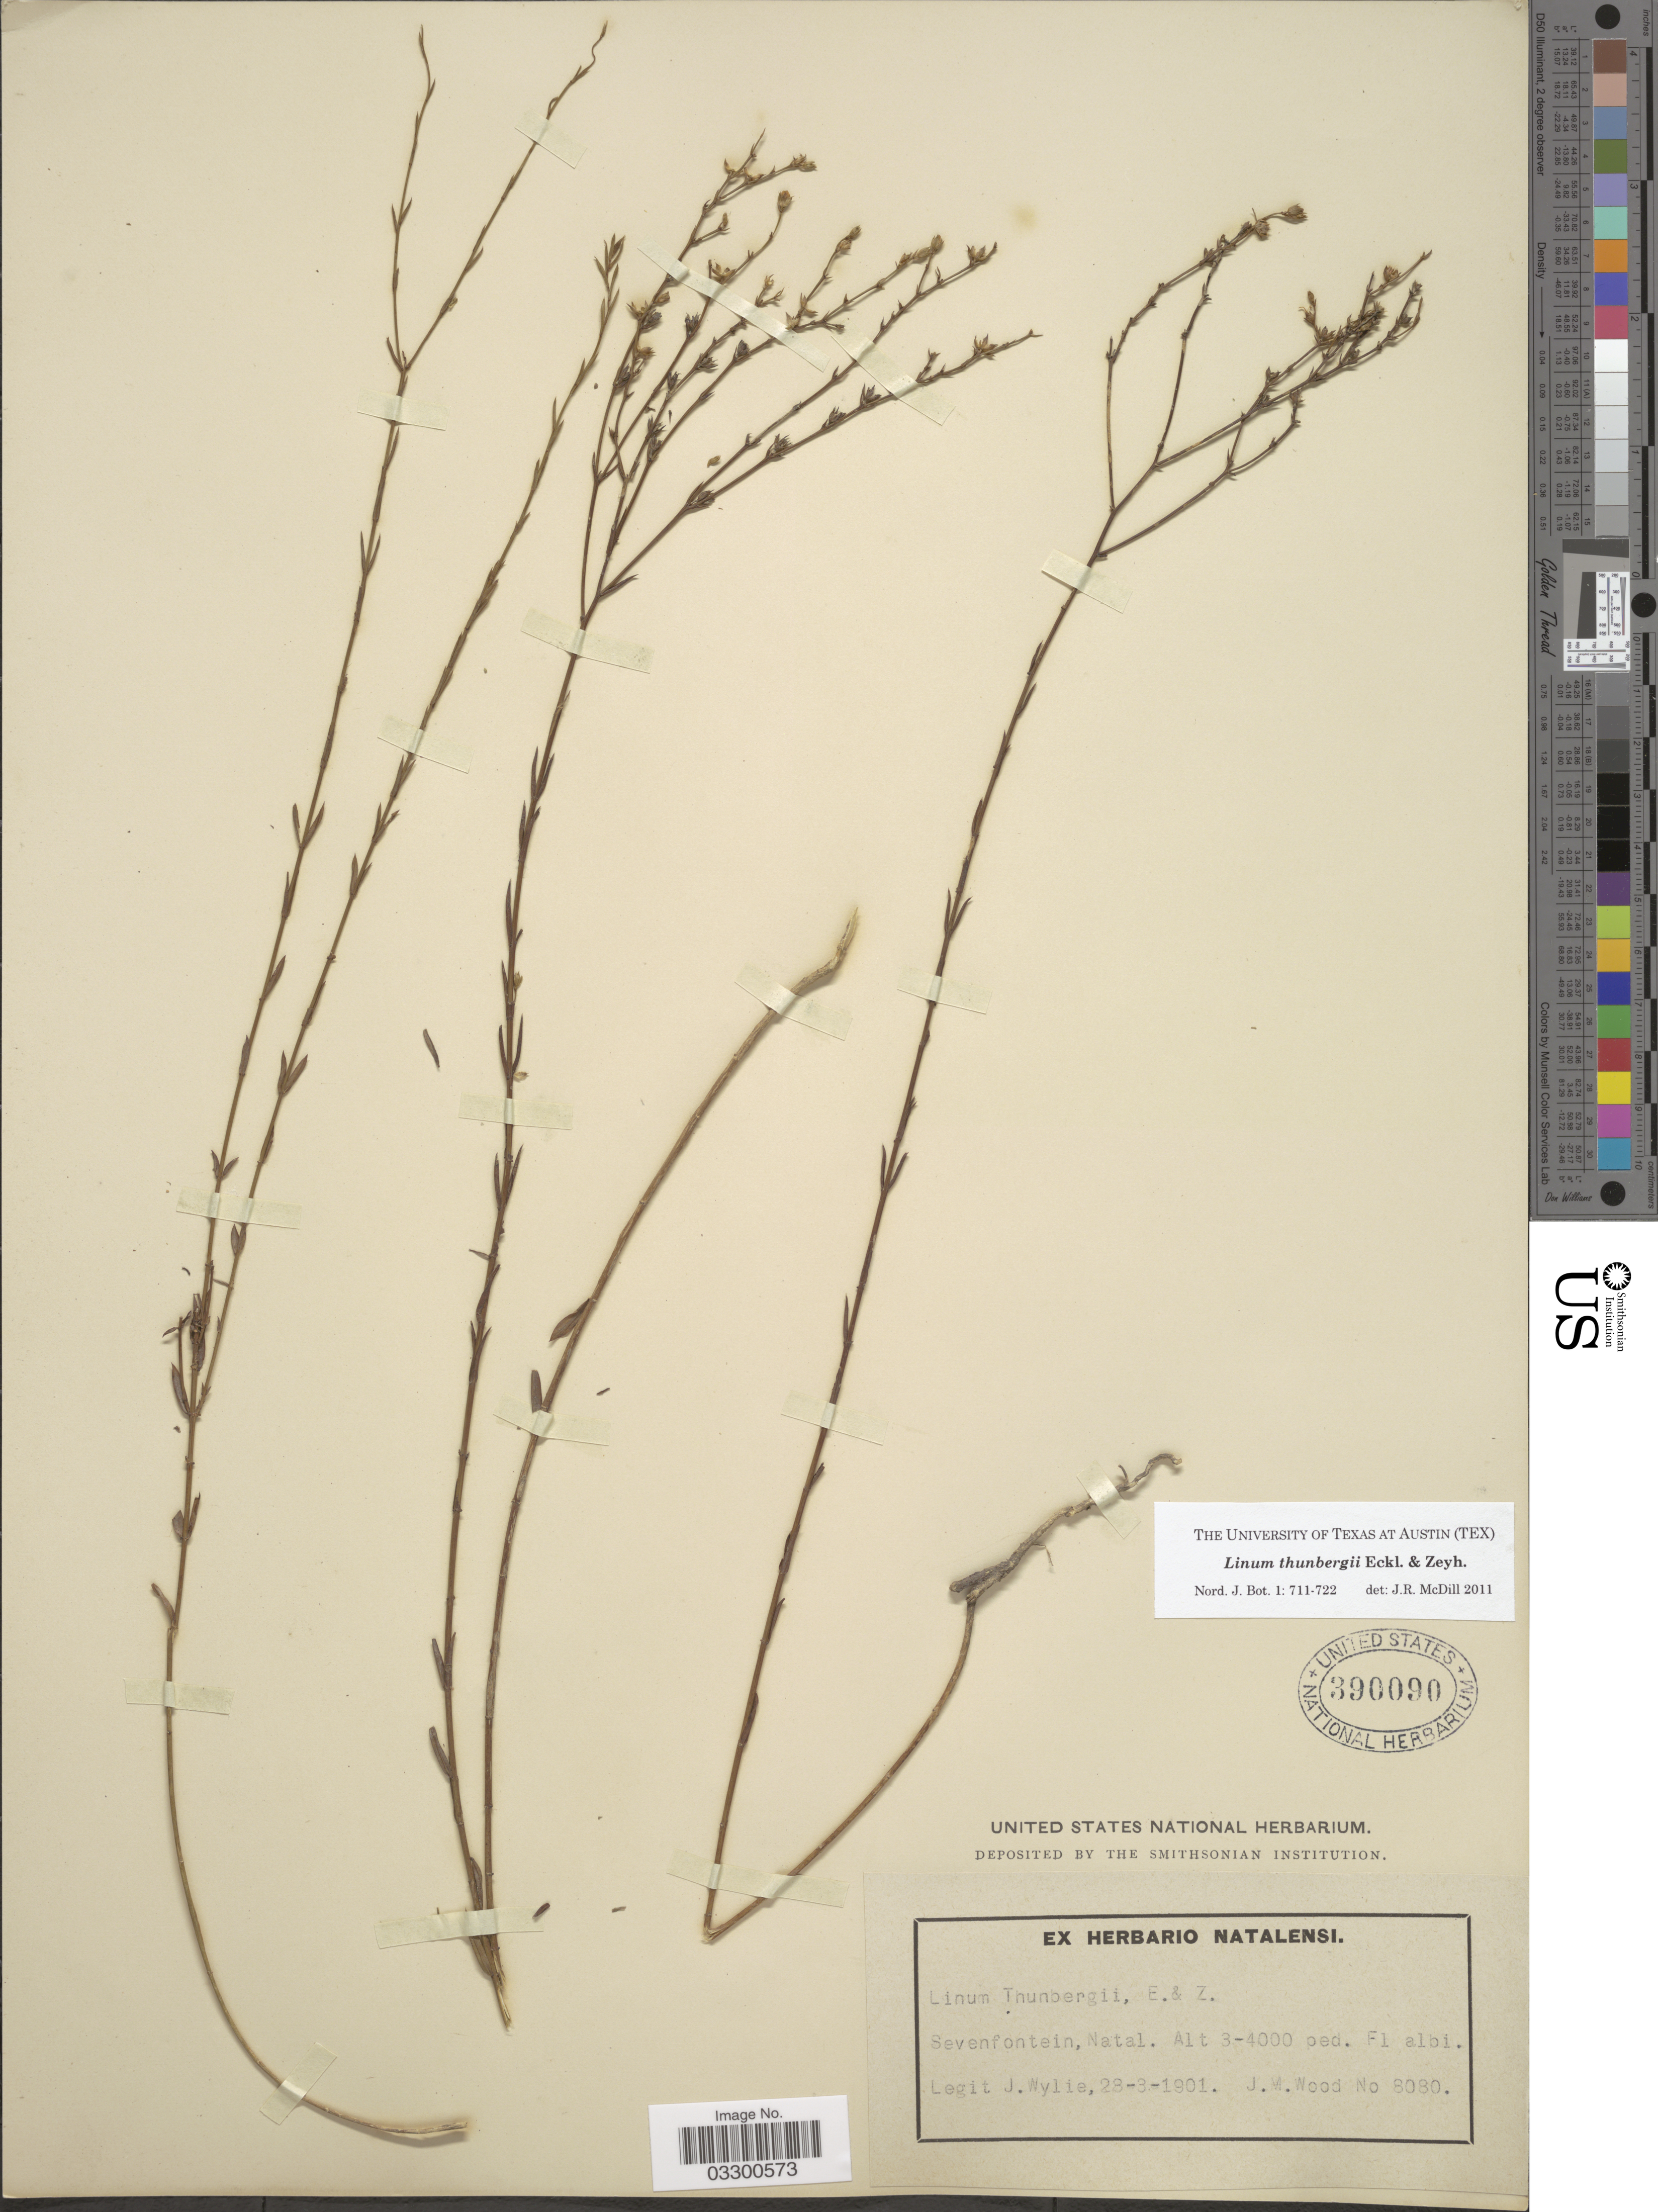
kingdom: Plantae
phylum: Tracheophyta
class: Magnoliopsida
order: Malpighiales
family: Linaceae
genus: Linum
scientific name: Linum thunbergii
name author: Eckl. & Zeyh.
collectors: J. Wylie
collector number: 8080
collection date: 1901-03-28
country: South Africa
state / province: KwaZulu-Natal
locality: Sevenfontein, Natal.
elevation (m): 914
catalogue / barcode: US 390090